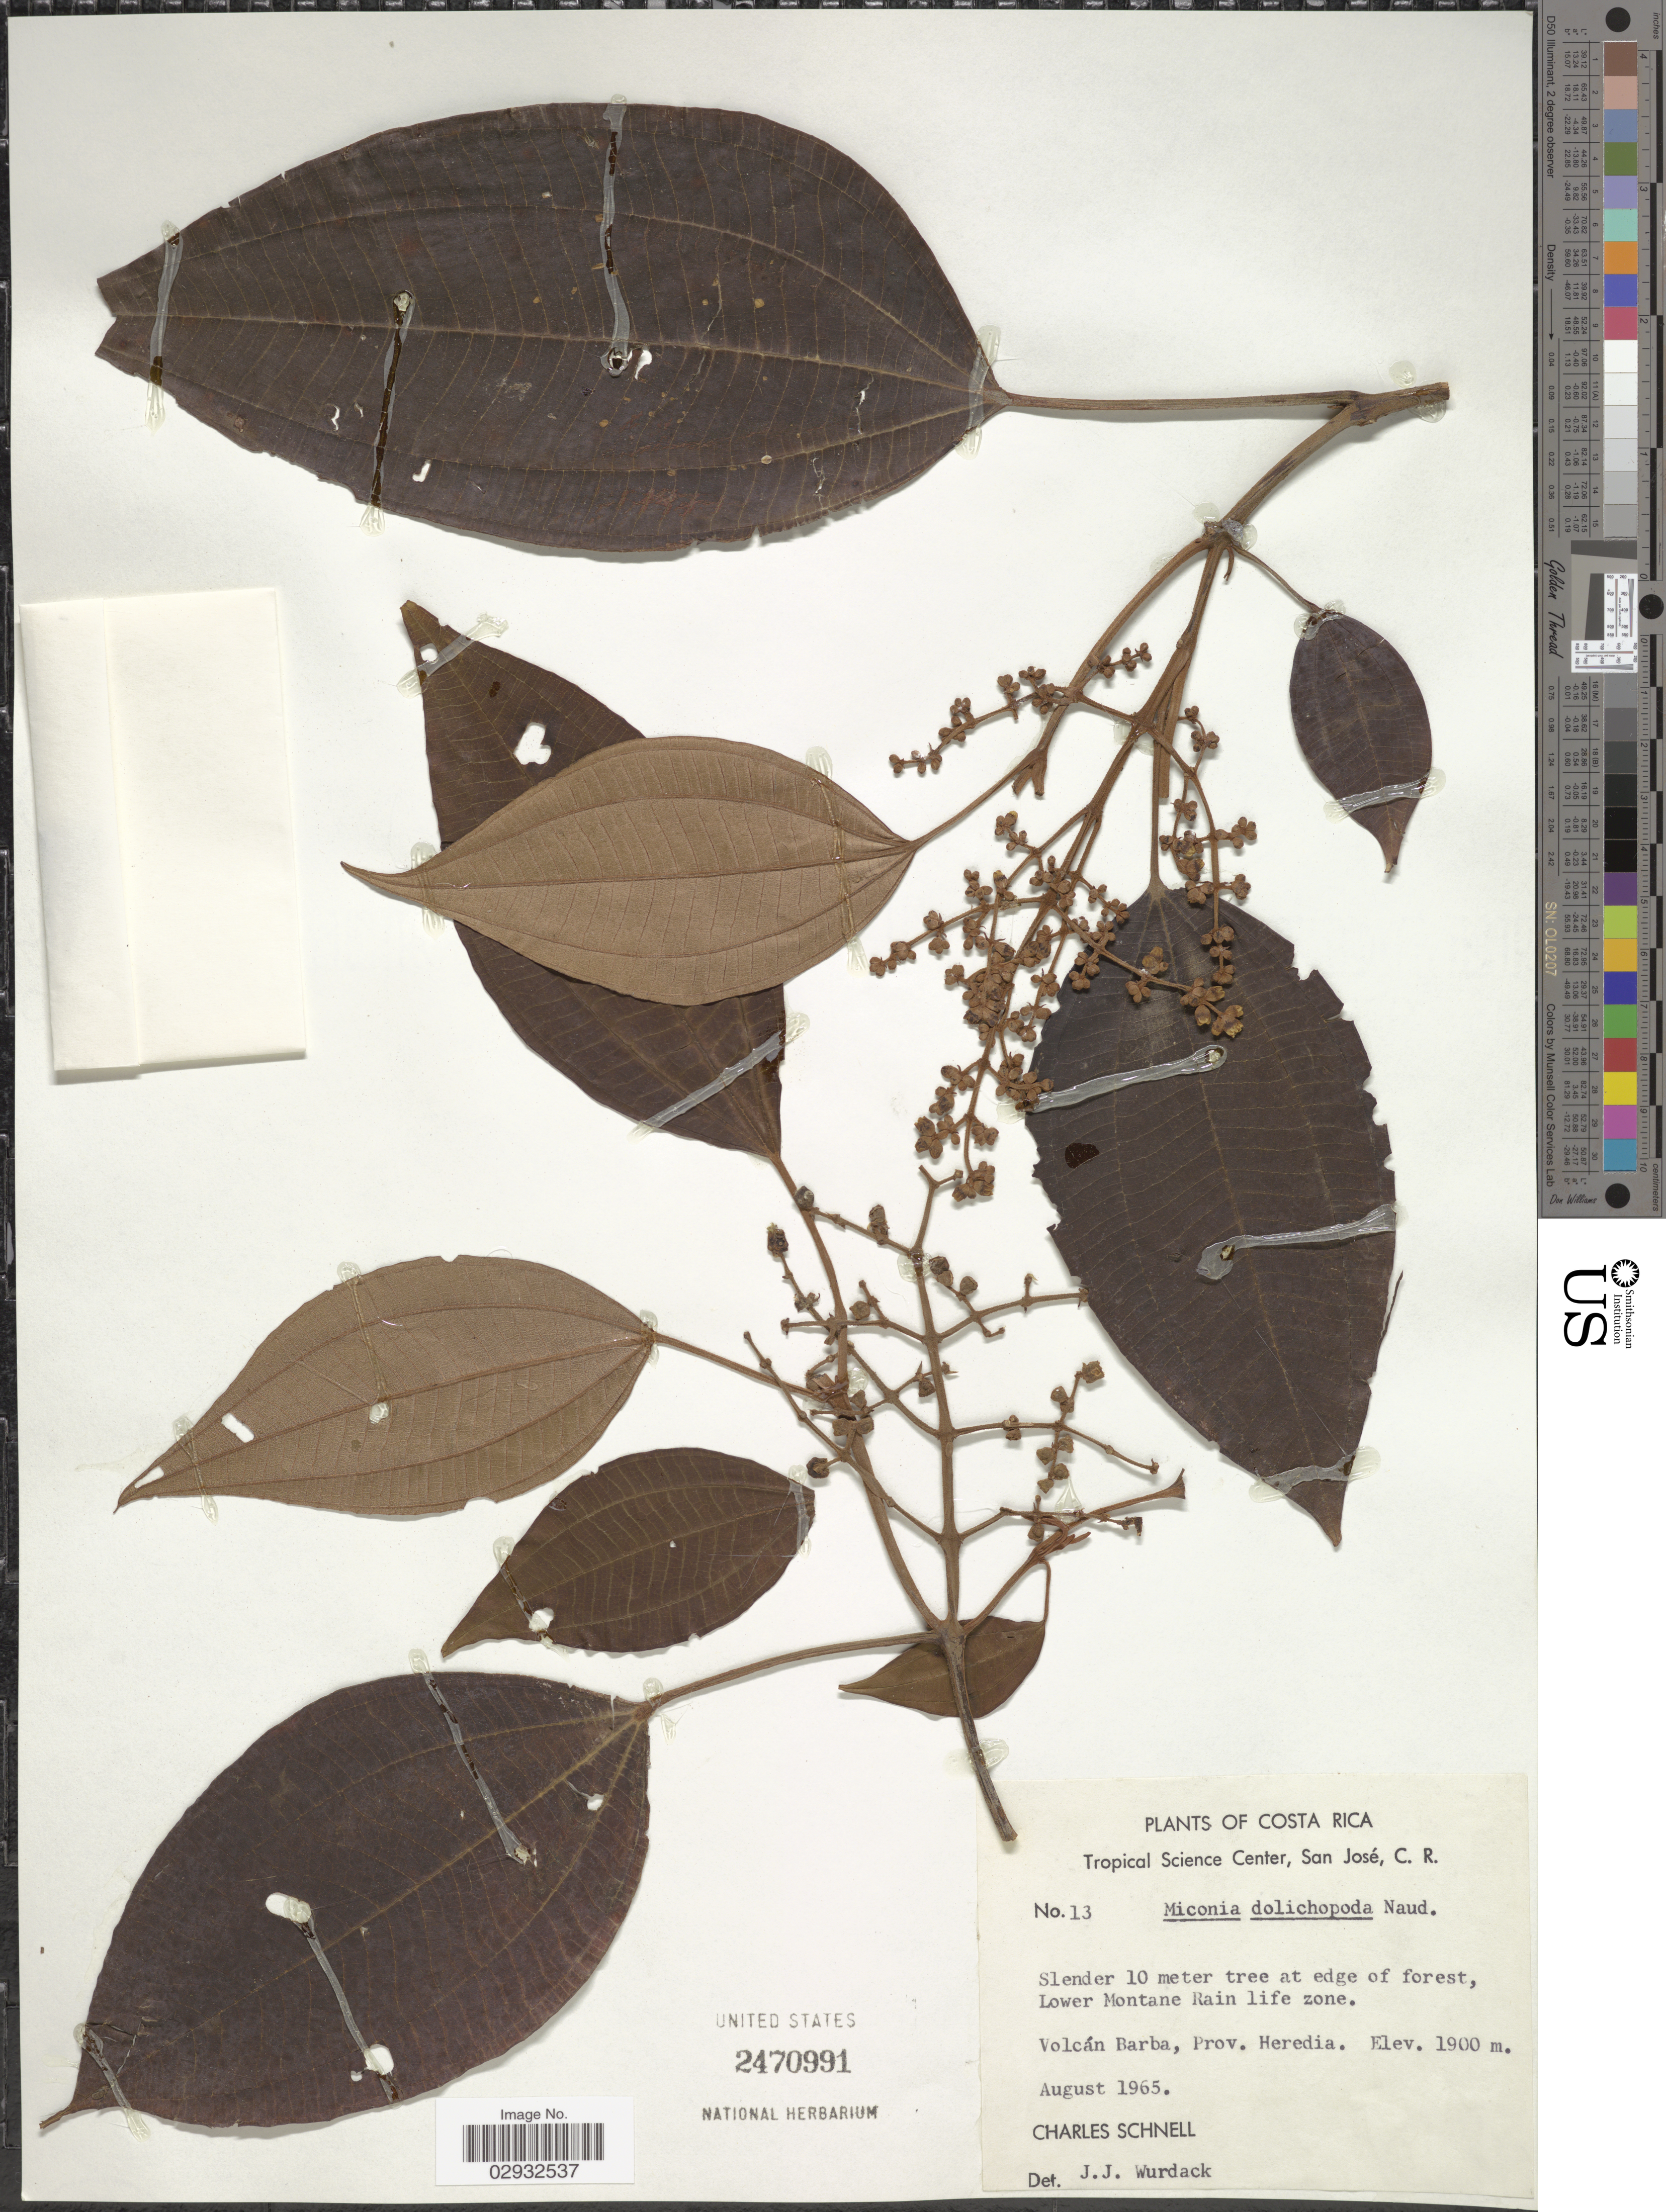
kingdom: Plantae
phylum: Tracheophyta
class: Magnoliopsida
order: Myrtales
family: Melastomataceae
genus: Miconia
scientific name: Miconia dolichopoda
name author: Naudin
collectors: C. Schnell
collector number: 13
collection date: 1965-08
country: Costa Rica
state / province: Heredia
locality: Lower Montane Rain life zone. Volcán Barba.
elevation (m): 1900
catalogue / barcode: US 2470991